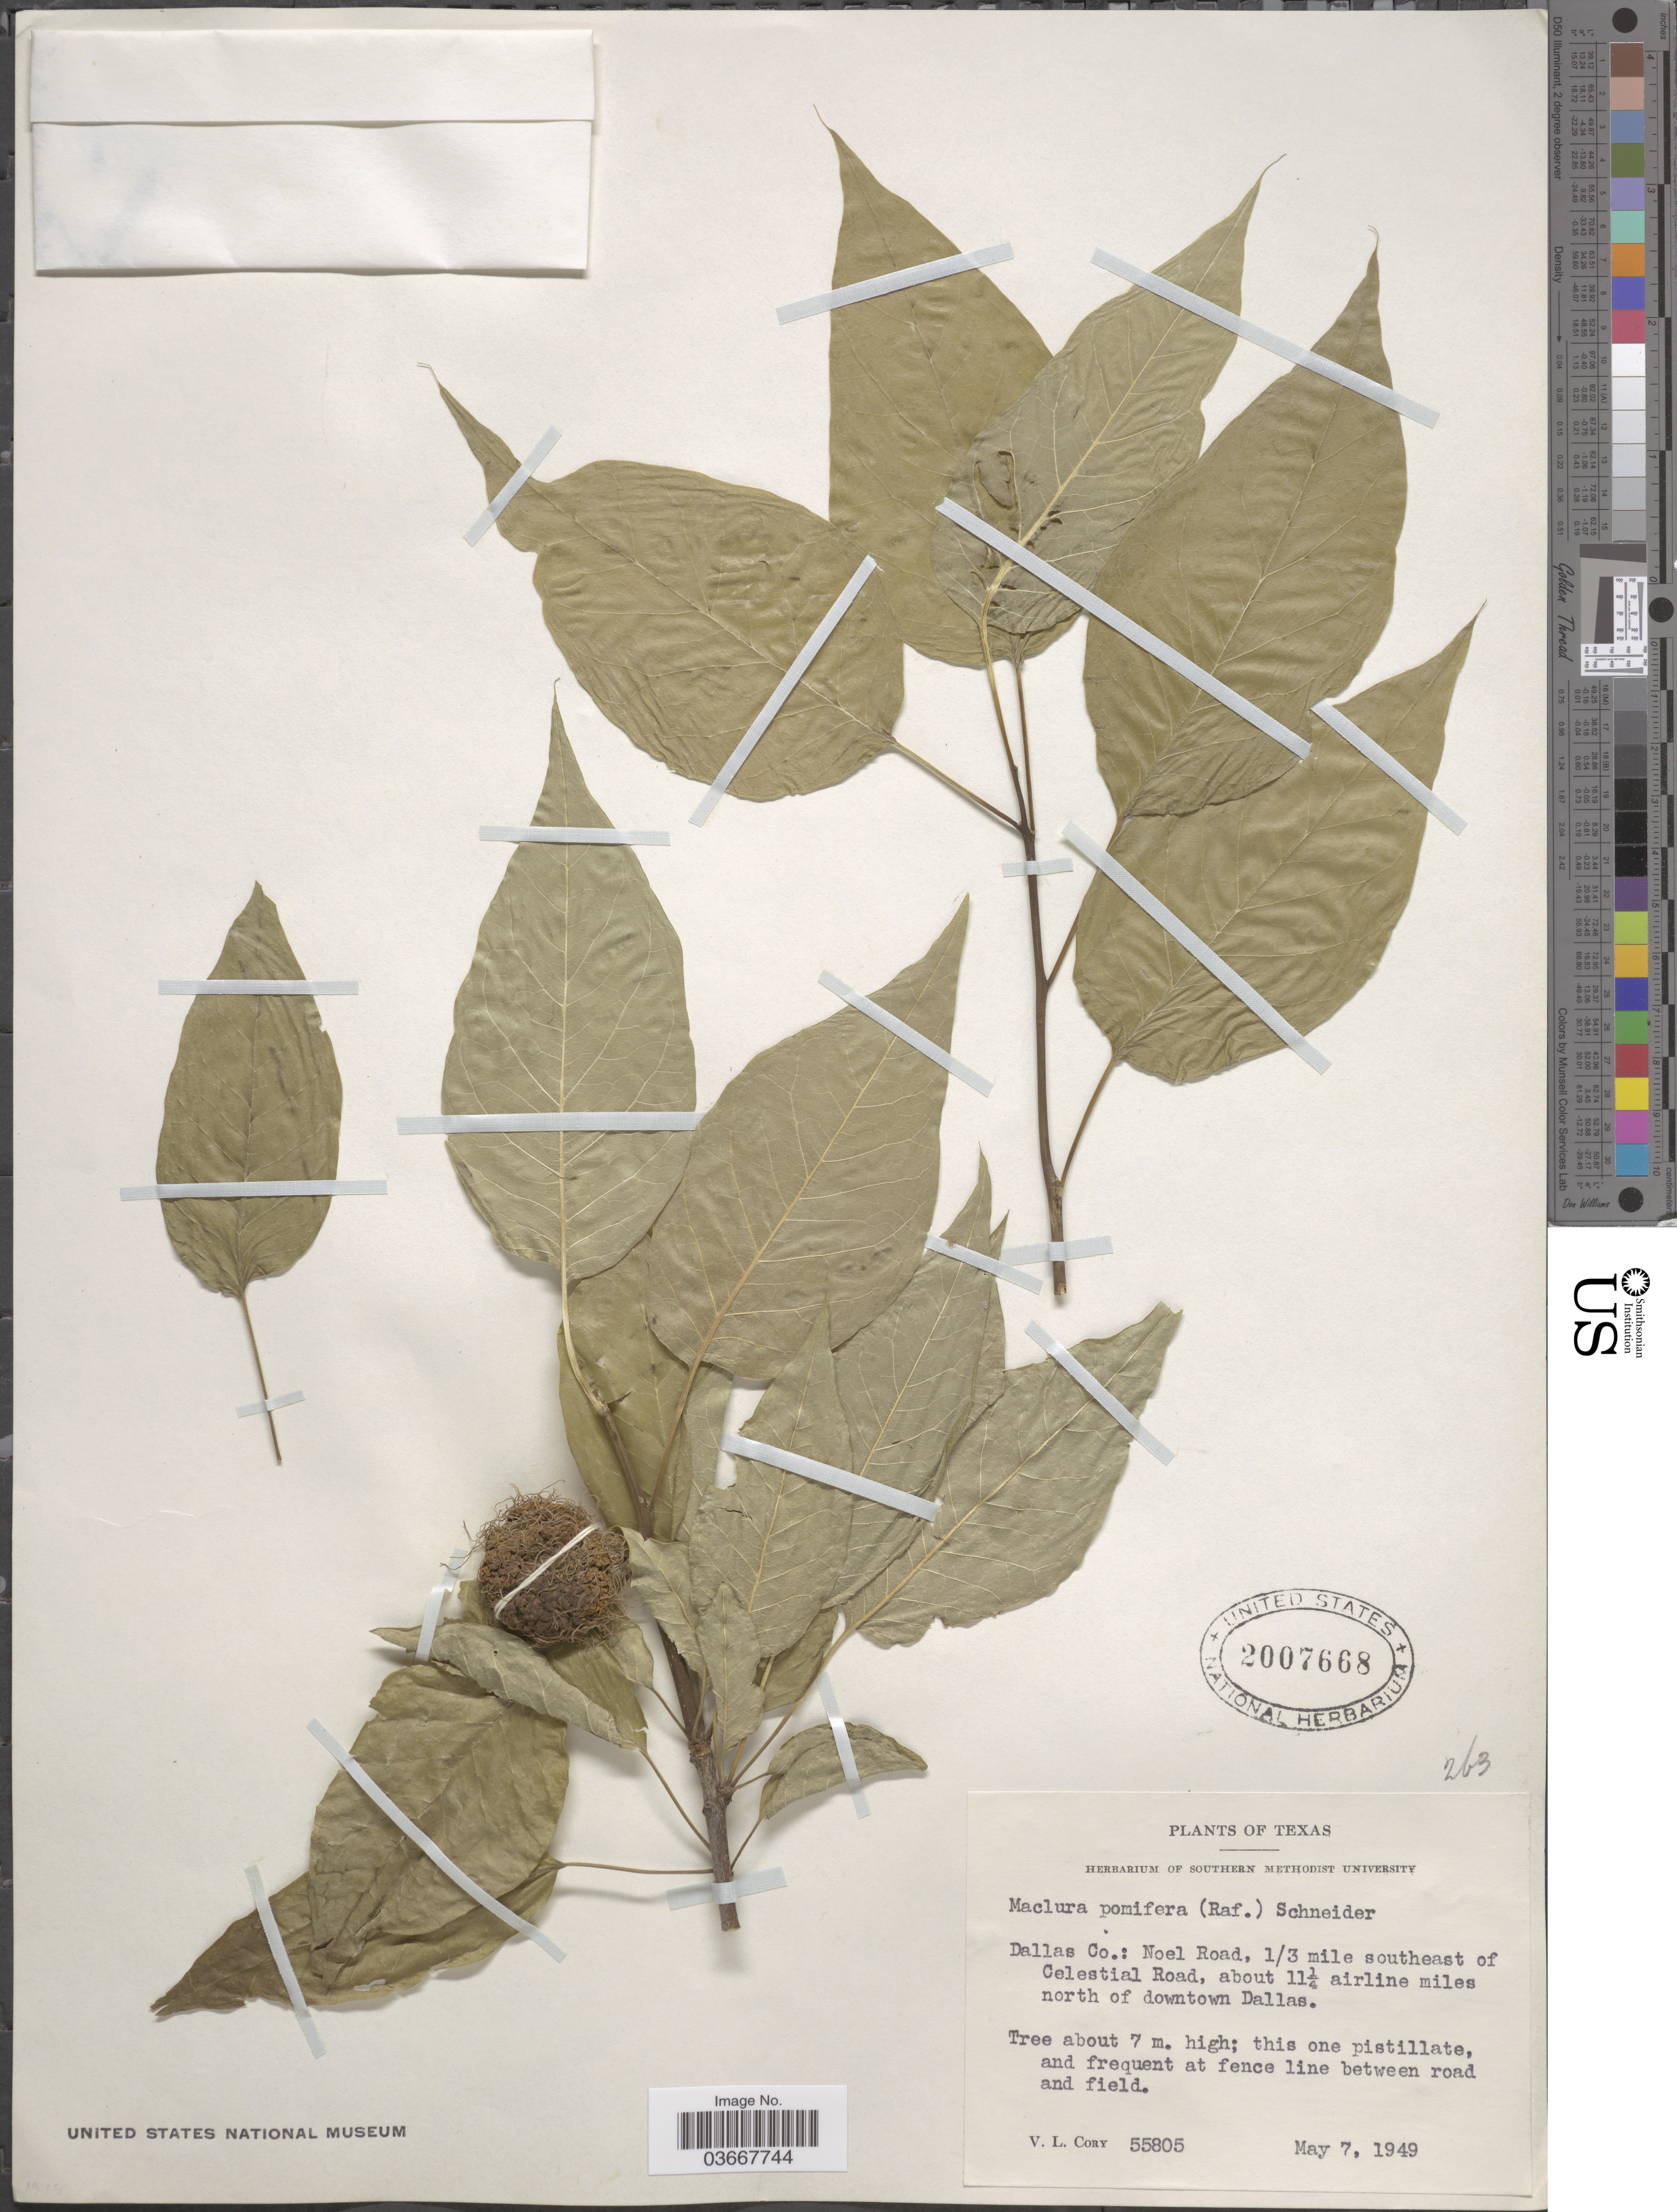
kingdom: Plantae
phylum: Tracheophyta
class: Magnoliopsida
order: Rosales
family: Moraceae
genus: Maclura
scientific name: Maclura pomifera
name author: (Raf.) C.K. Schneid.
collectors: V. Cory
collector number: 55805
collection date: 1949-05-07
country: United States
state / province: Texas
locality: Dallas Co.: Noel Road, 1/3 mile southeast of Celestial Road, about 11¼ airline miles north of downtown Dallas.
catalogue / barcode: US 2007668